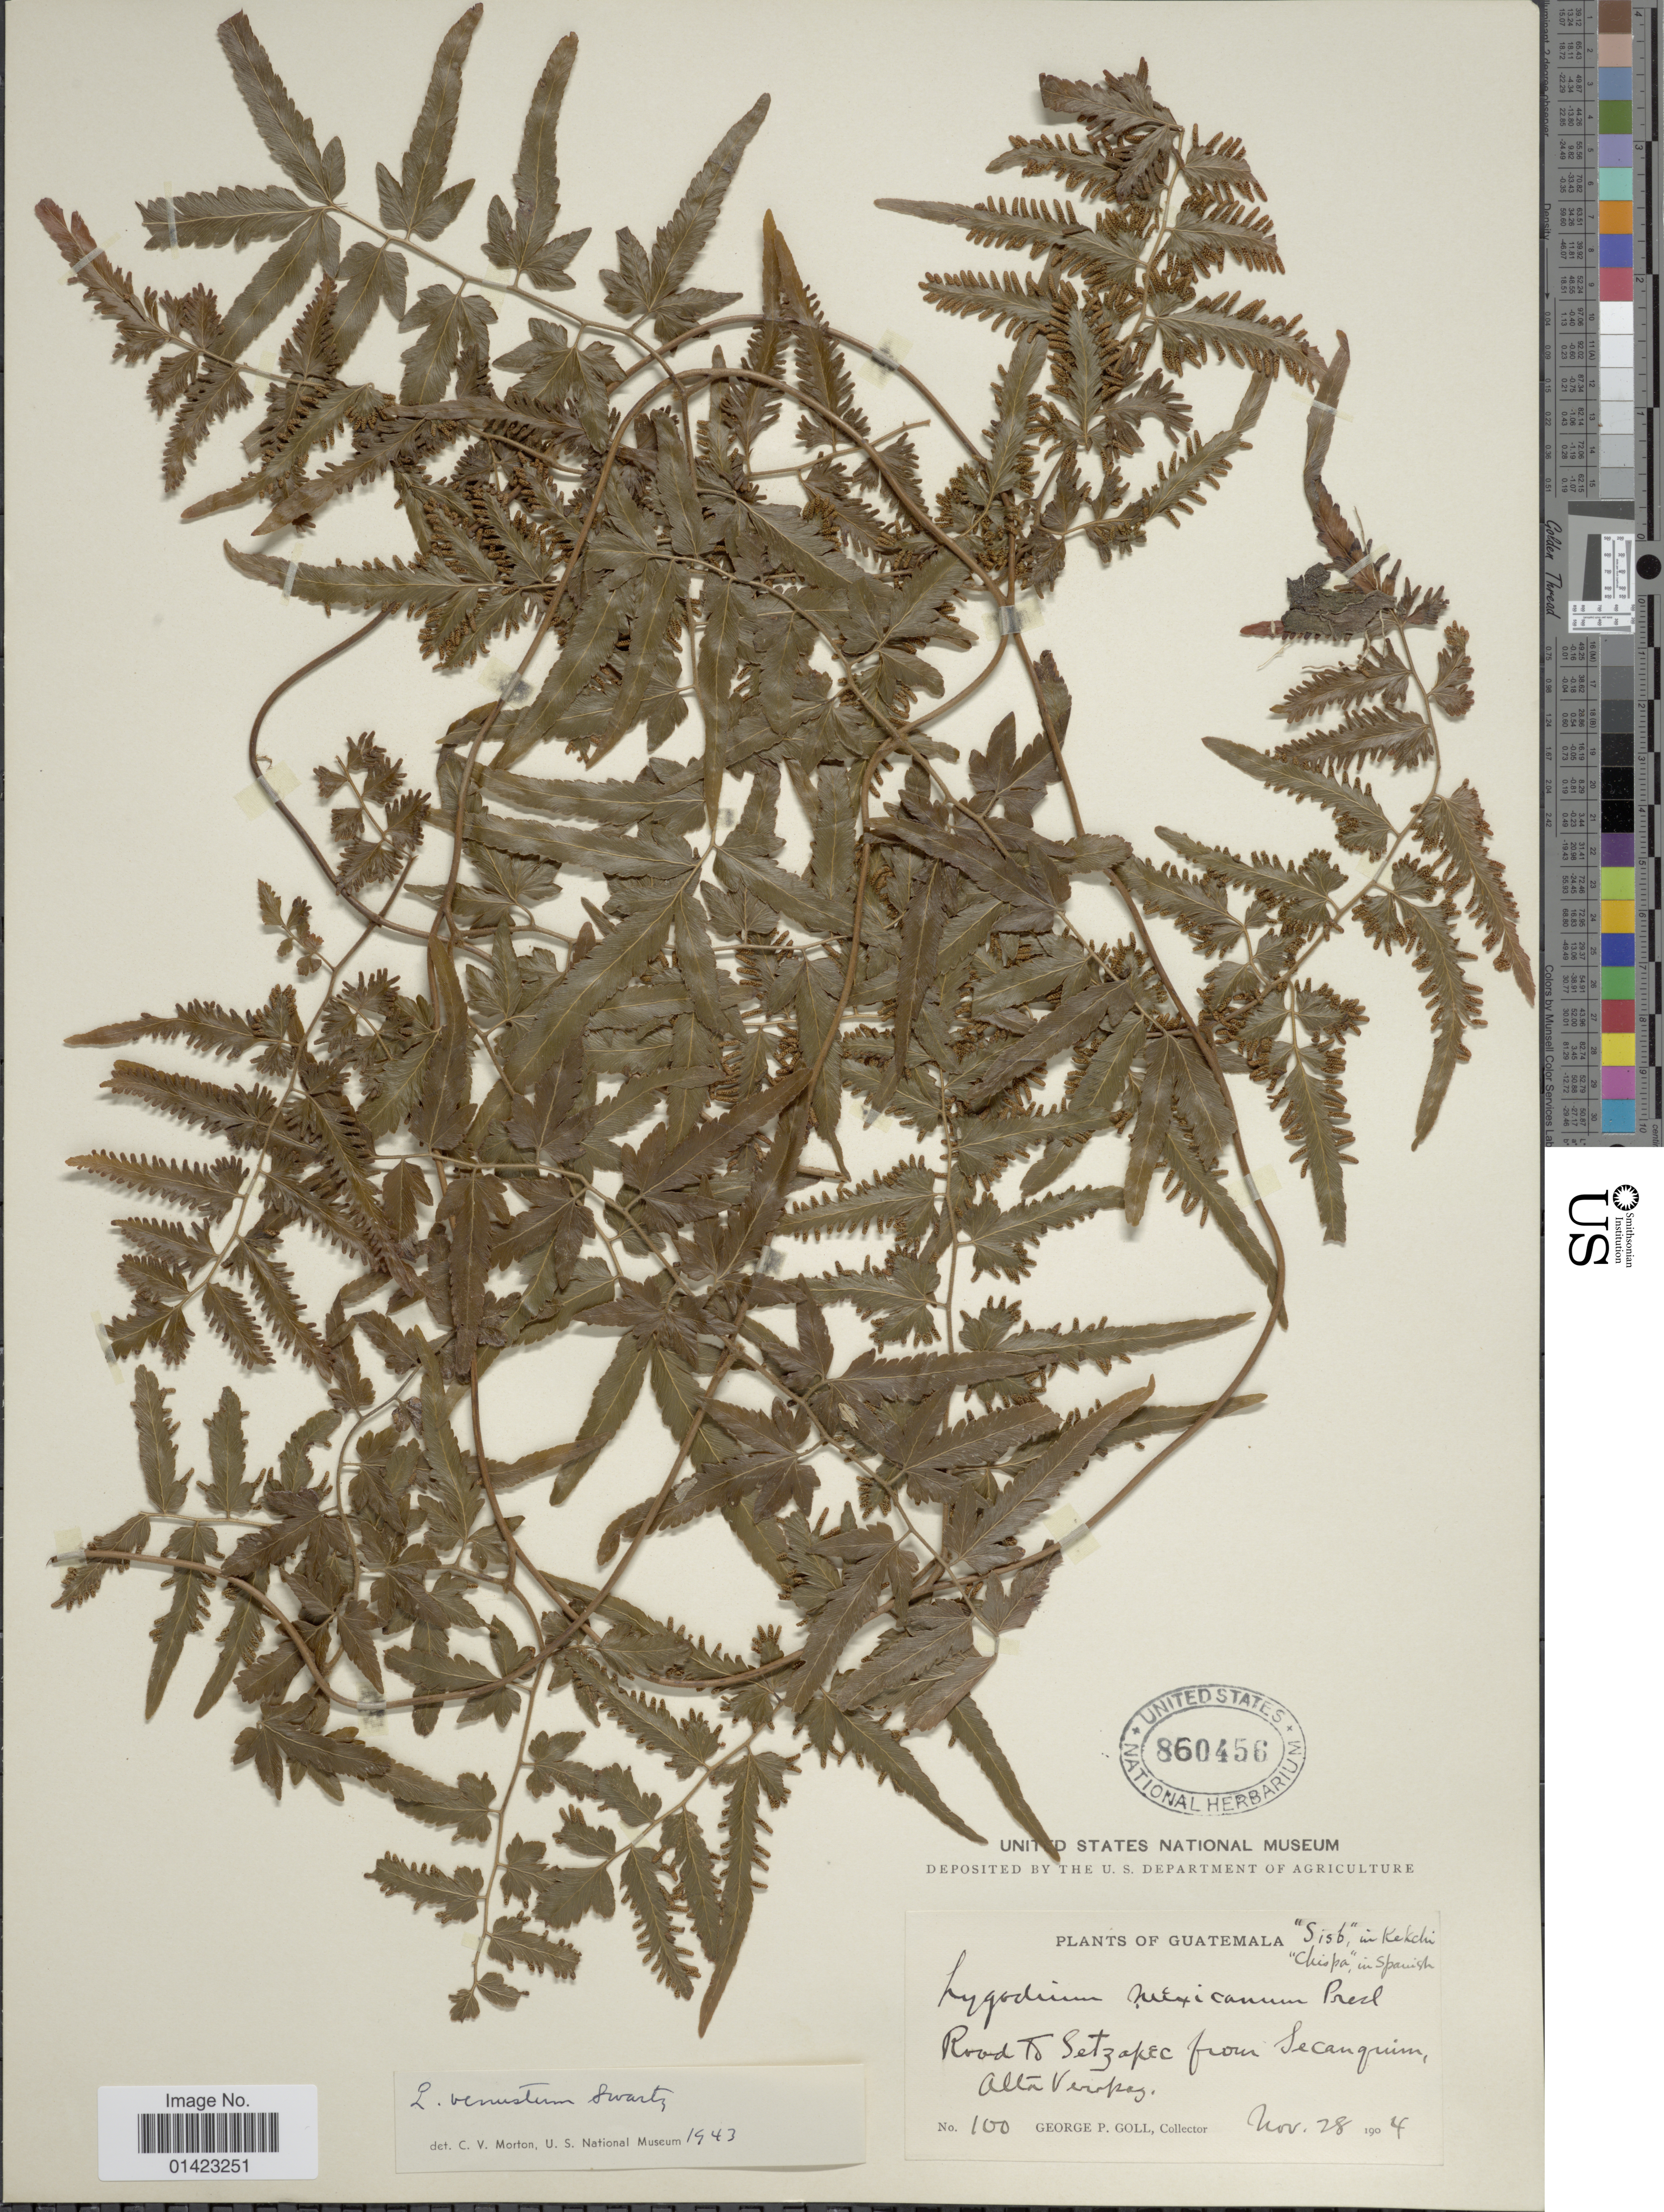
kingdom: Plantae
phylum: Tracheophyta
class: Polypodiopsida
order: Schizaeales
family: Lygodiaceae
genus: Lygodium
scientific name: Lygodium venustum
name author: Sw.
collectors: G. P. Goll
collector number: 100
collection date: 1904-11-28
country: Guatemala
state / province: Alta Verapaz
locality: Road to Setzapec from Secanquim Alta Verapaz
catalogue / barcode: US 860456